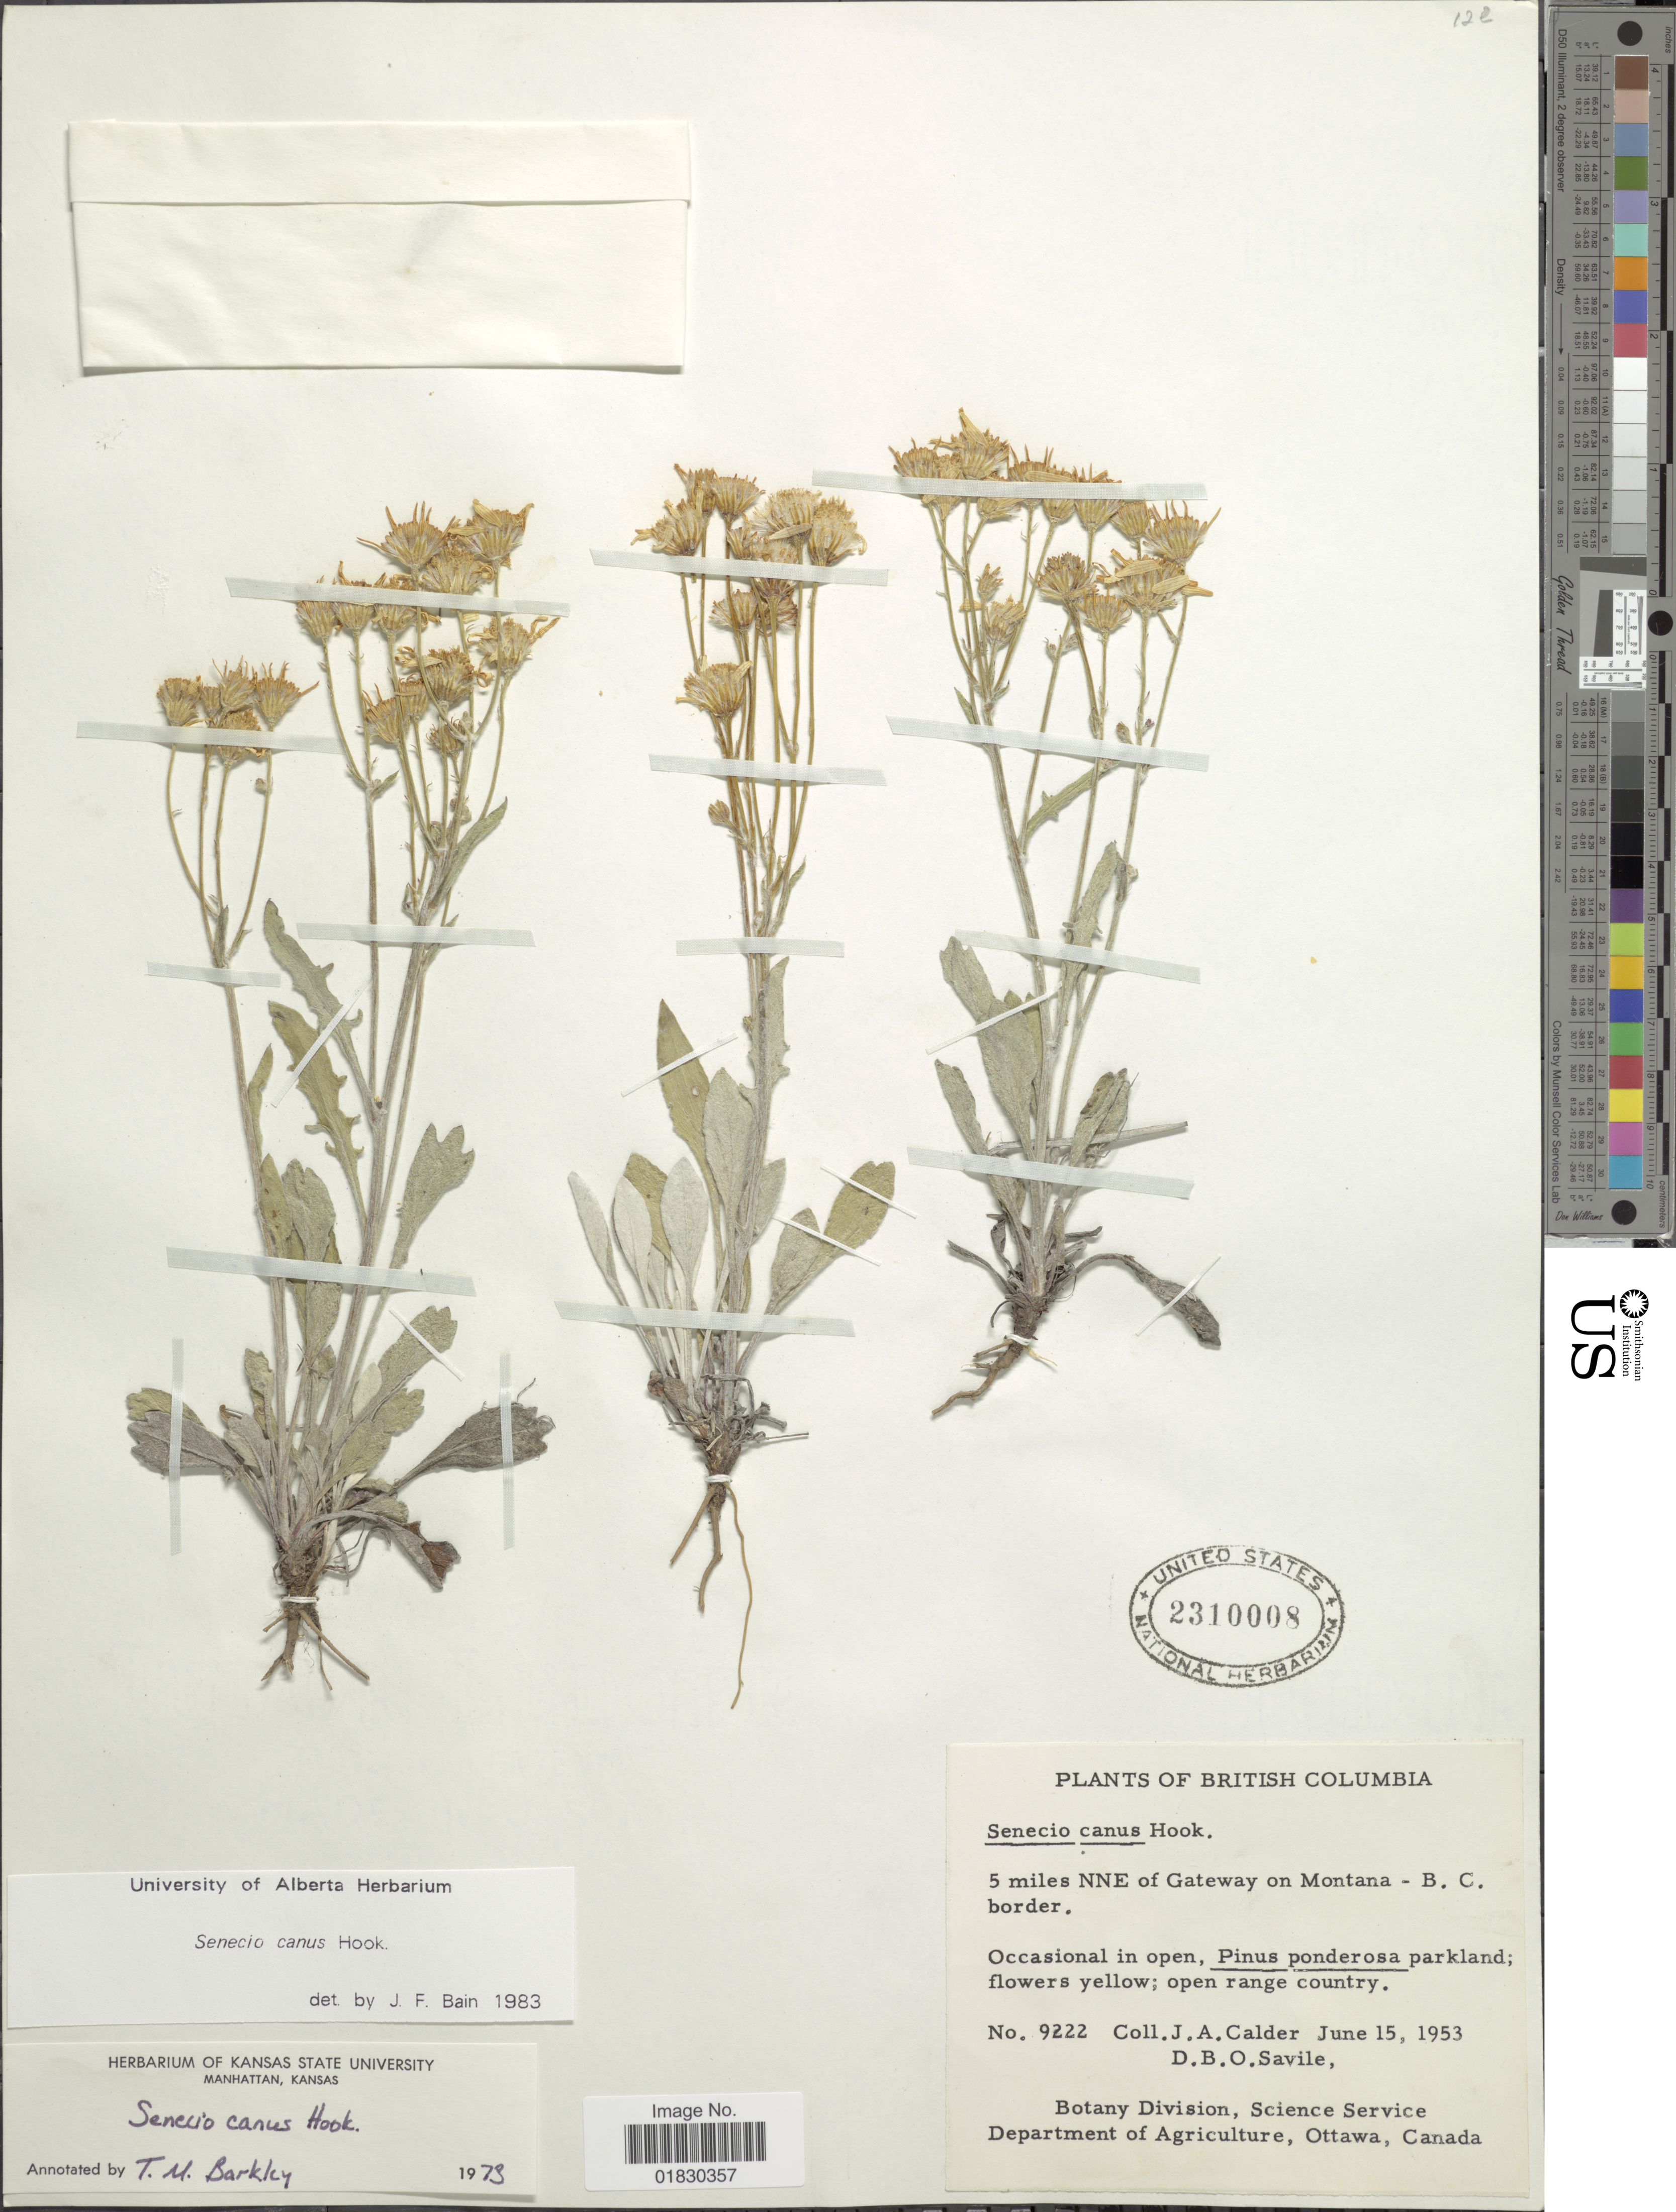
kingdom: Plantae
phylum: Tracheophyta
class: Magnoliopsida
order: Asterales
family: Asteraceae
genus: Packera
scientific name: Packera cana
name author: (Hook.) W.A. Weber & Á. Löve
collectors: J. A. Calder & D. Savile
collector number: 9222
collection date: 1953-06-15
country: Canada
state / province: British Columbia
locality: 5 miles NNE of Gateway on Montana, B. C. border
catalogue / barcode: US 2310008